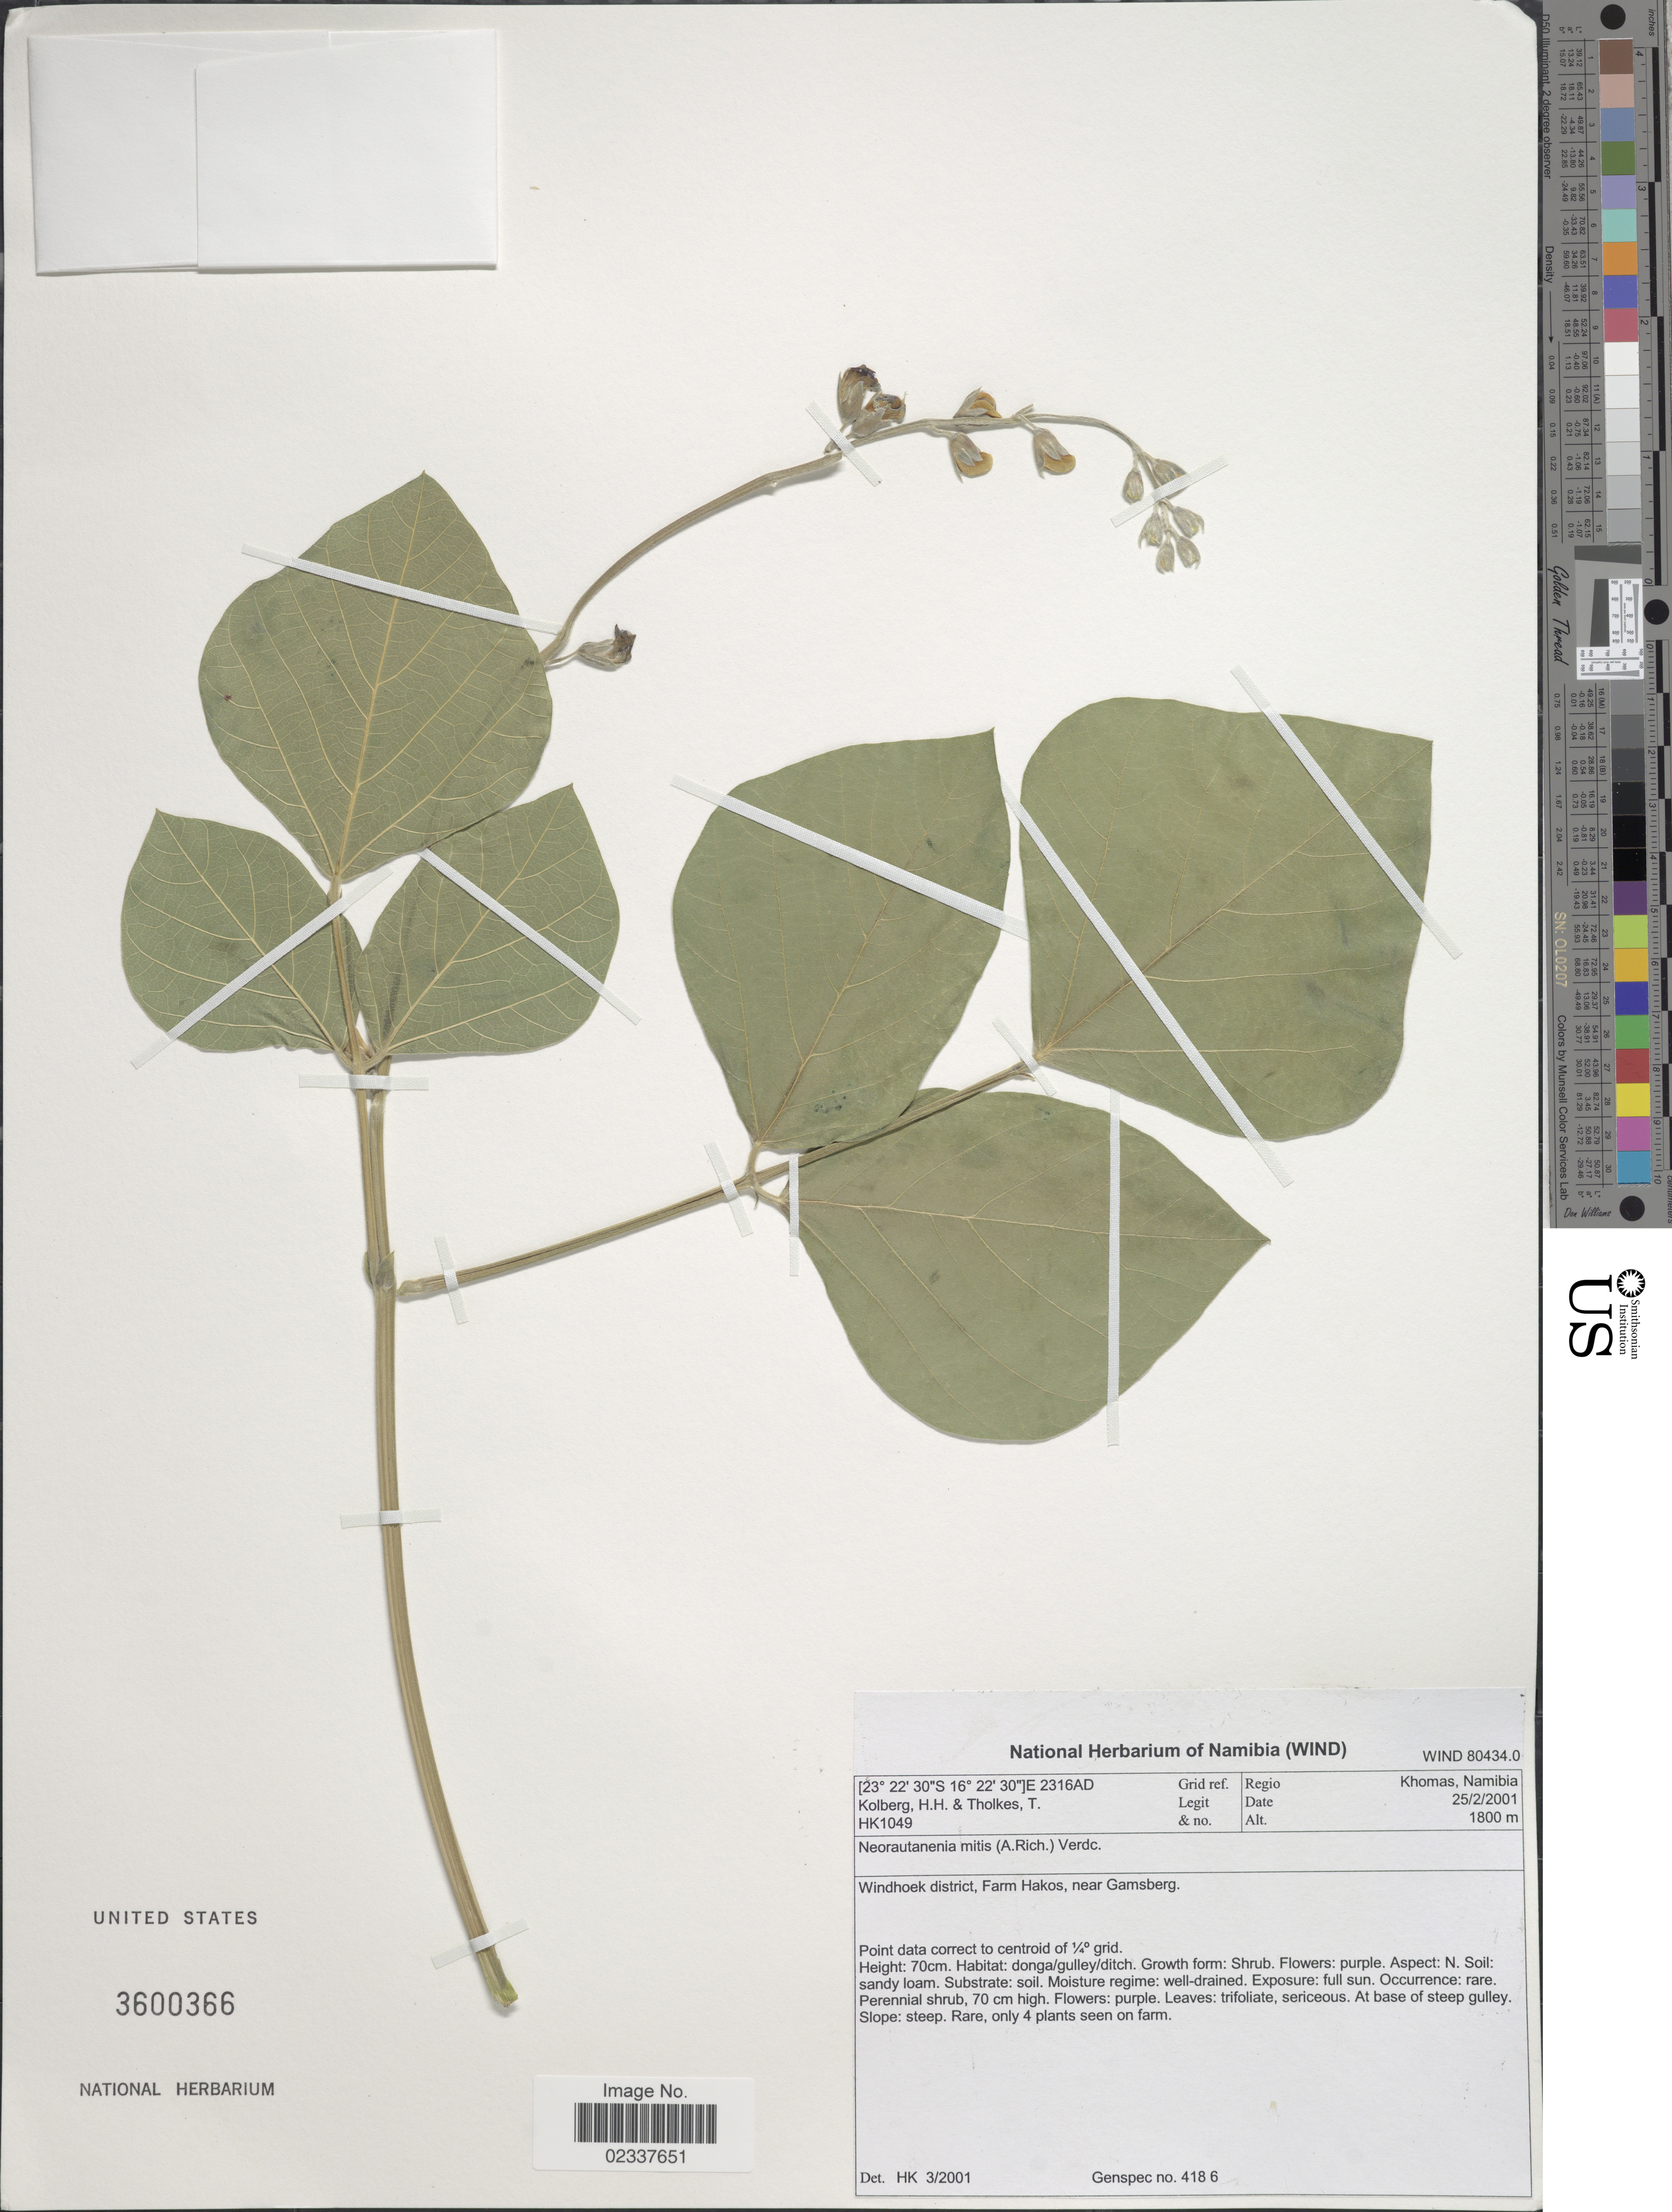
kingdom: Plantae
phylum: Tracheophyta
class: Magnoliopsida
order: Fabales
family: Fabaceae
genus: Neorautanenia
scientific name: Neorautanenia mitis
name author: (A. Rich.) Verdc.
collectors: H. H. Kolberg & T. Tholkes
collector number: HK1049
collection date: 2001-02-25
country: Namibia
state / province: Khomas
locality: Windhoek district, Farm Hakos, near Gamsberg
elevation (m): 1800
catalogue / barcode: US 3600366